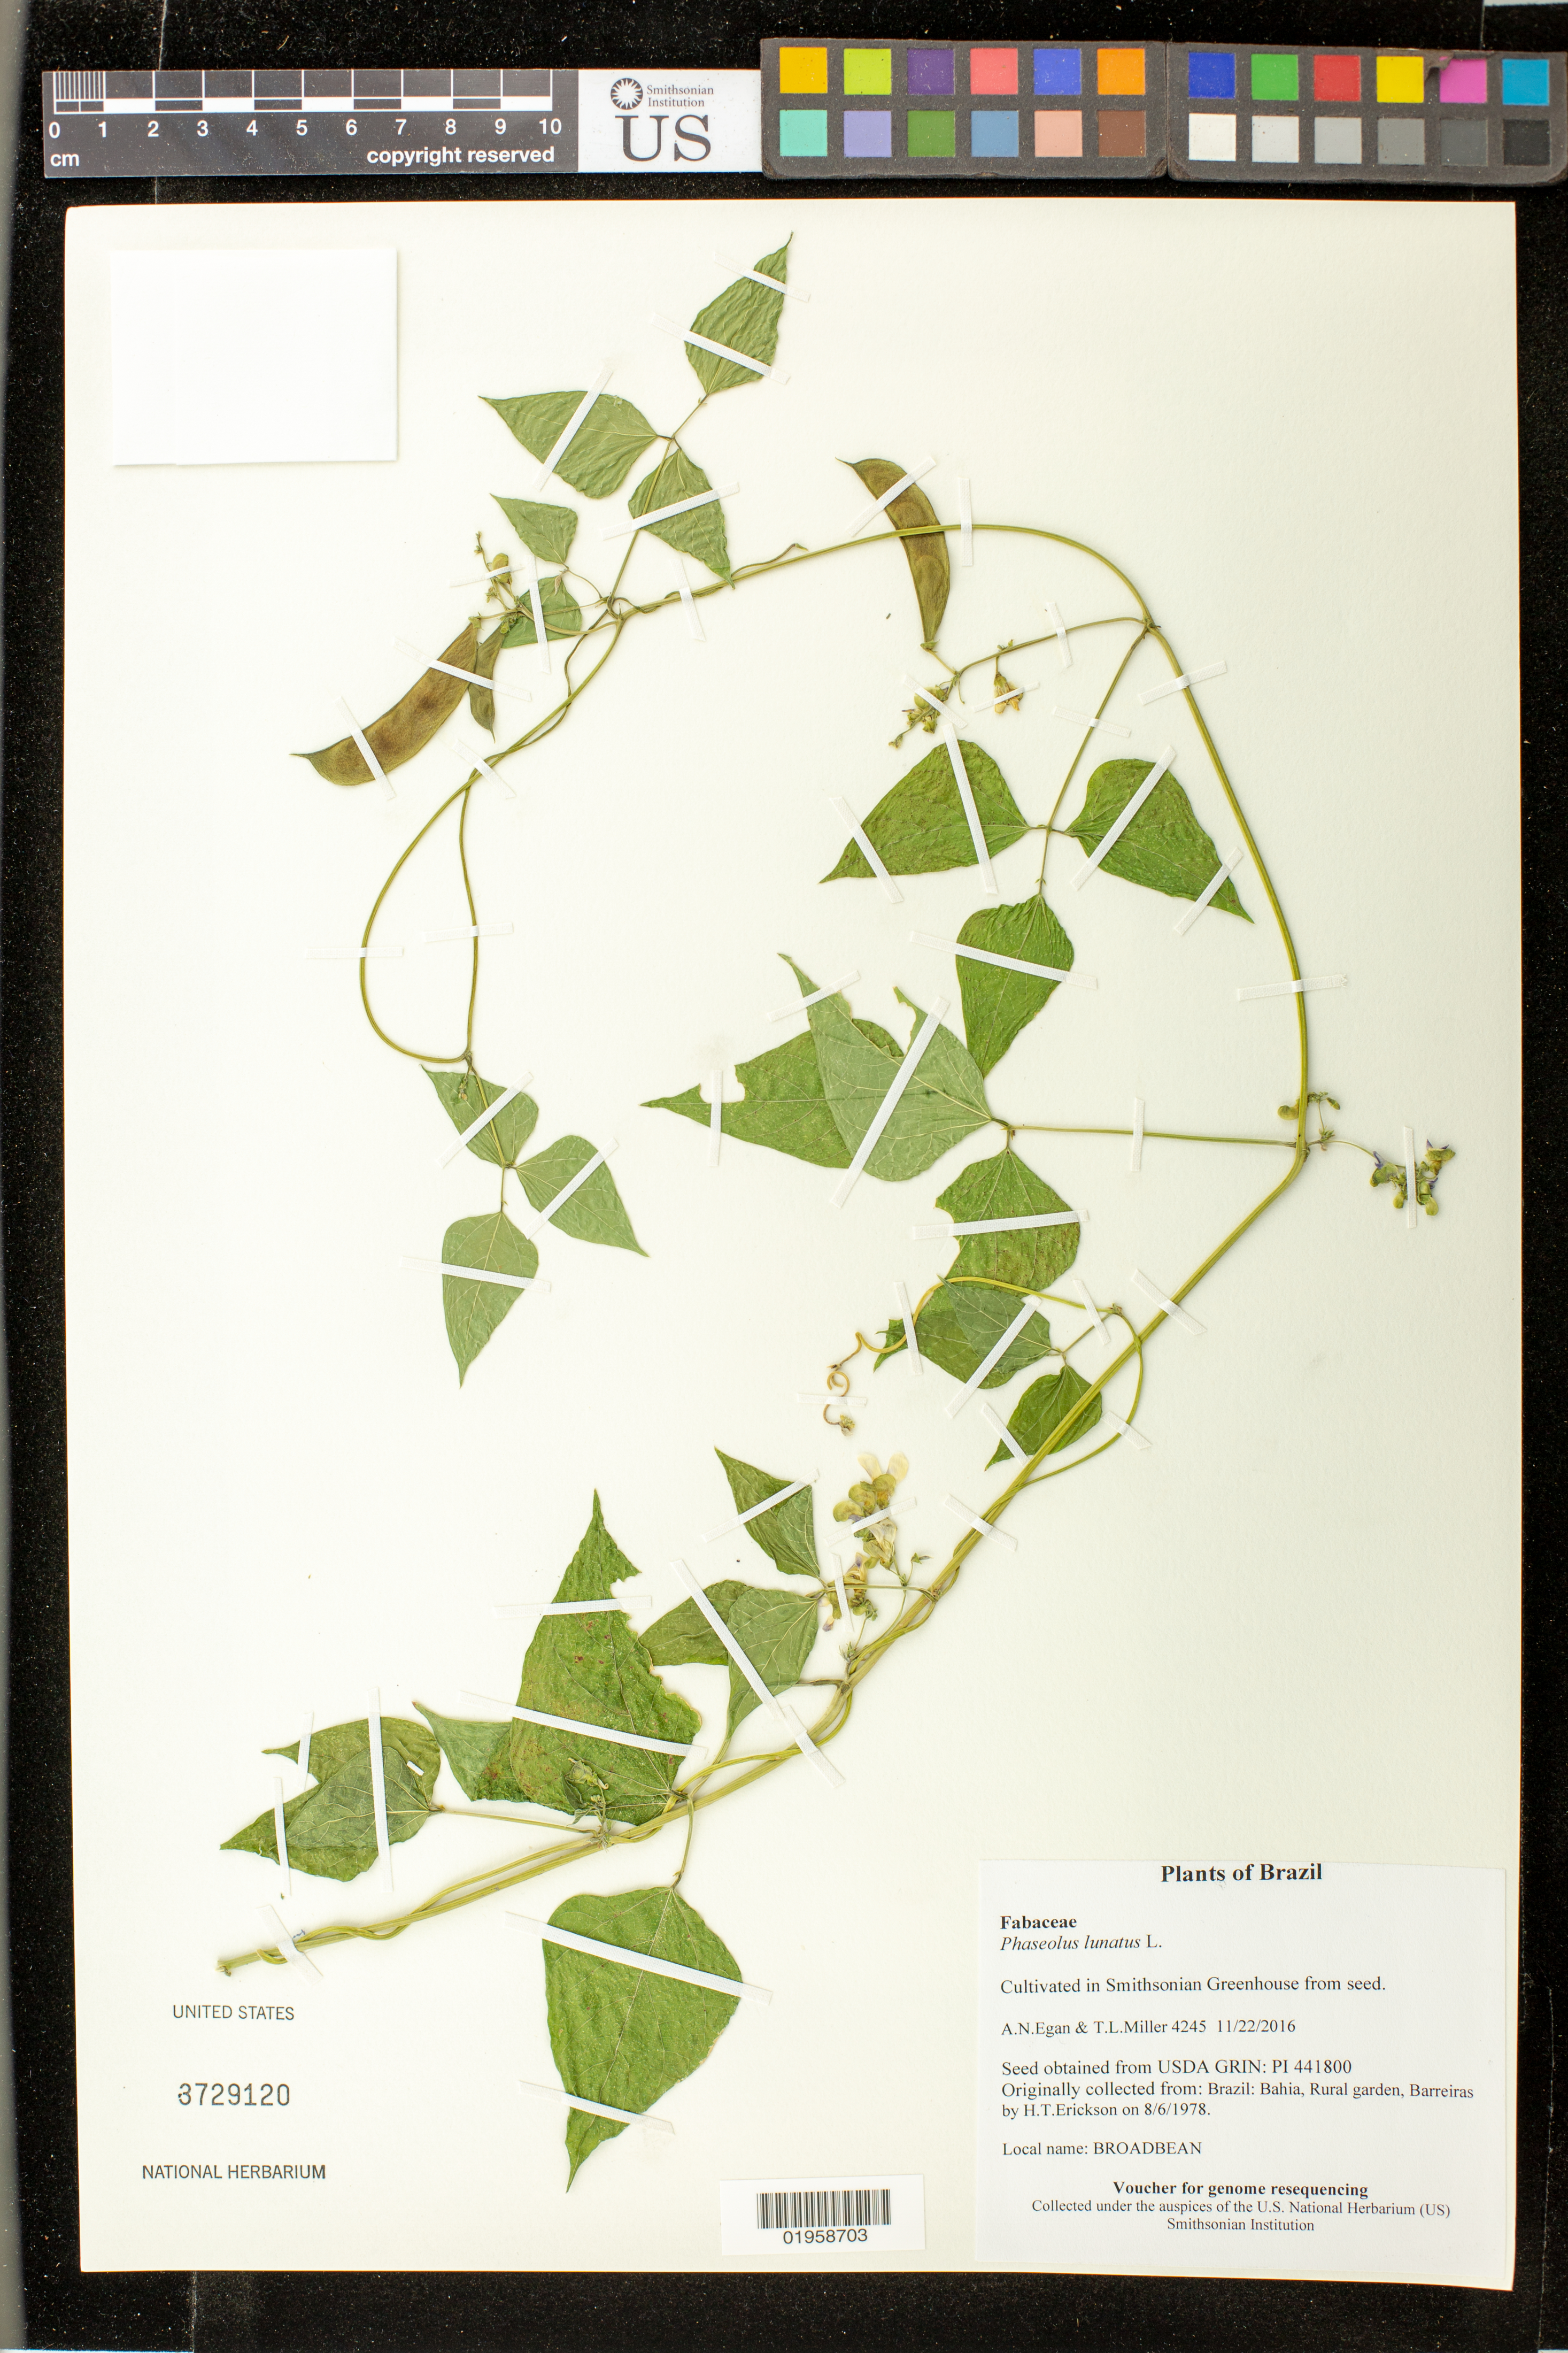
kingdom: Plantae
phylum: Tracheophyta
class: Magnoliopsida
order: Fabales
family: Fabaceae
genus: Phaseolus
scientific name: Phaseolus lunatus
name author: L.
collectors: A. N. Egan & T. L. Miller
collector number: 4245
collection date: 2016-11-22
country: United States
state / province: Maryland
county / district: Prince George's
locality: Smithsonian's Museum Support Ctr; 4210 Suitland Pkwy., NMNH Botany Research Greenhouses. Suitland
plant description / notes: Originally collected in Brazil, Bahia, Rural garden, Barreiras, on 1978-08-06. H.T.Erickson (collector); Grown from seed acquired from the USDA's GRIN seed bank.; Broadbean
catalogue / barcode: US 3729120